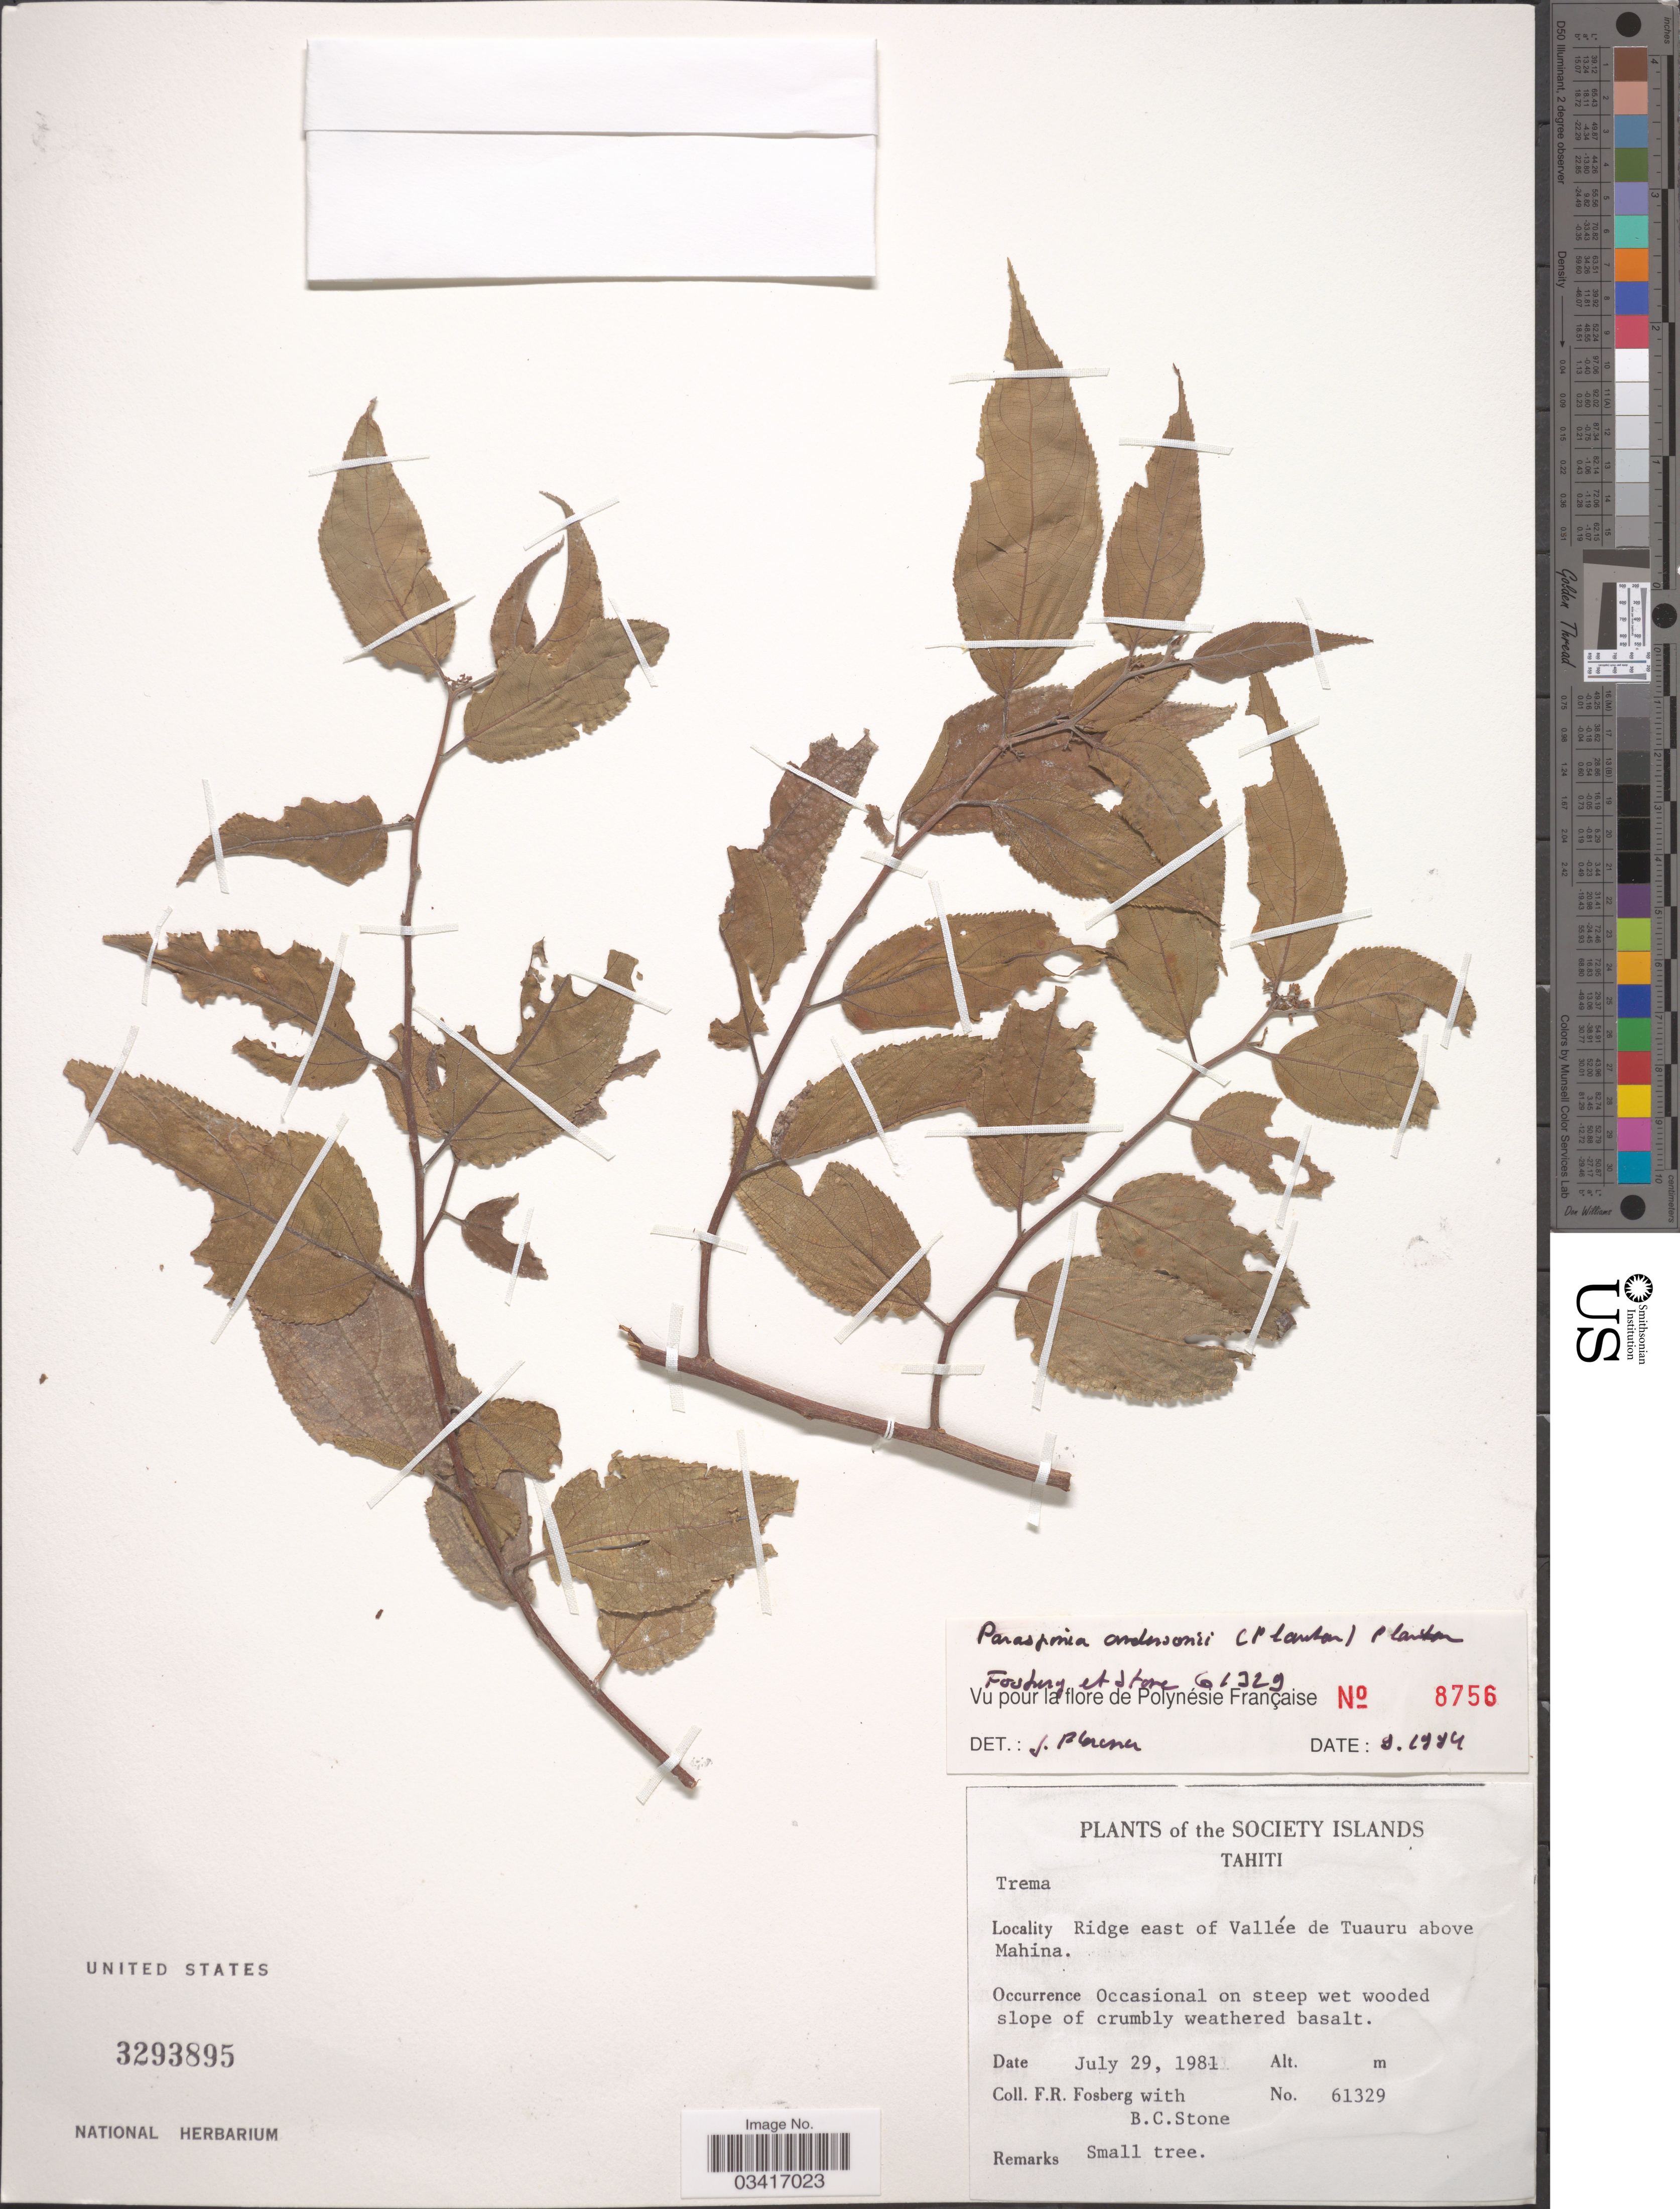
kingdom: Plantae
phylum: Tracheophyta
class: Magnoliopsida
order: Rosales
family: Cannabaceae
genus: Parasponia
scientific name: Parasponia andersonii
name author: Planch.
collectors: F. R. Fosberg & B. C. Stone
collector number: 61329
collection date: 1981-07-29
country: French Polynesia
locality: The Society Islands. Tahiti. Ridge east of Vallée de Tuauru above Mahina.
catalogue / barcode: US 3293895